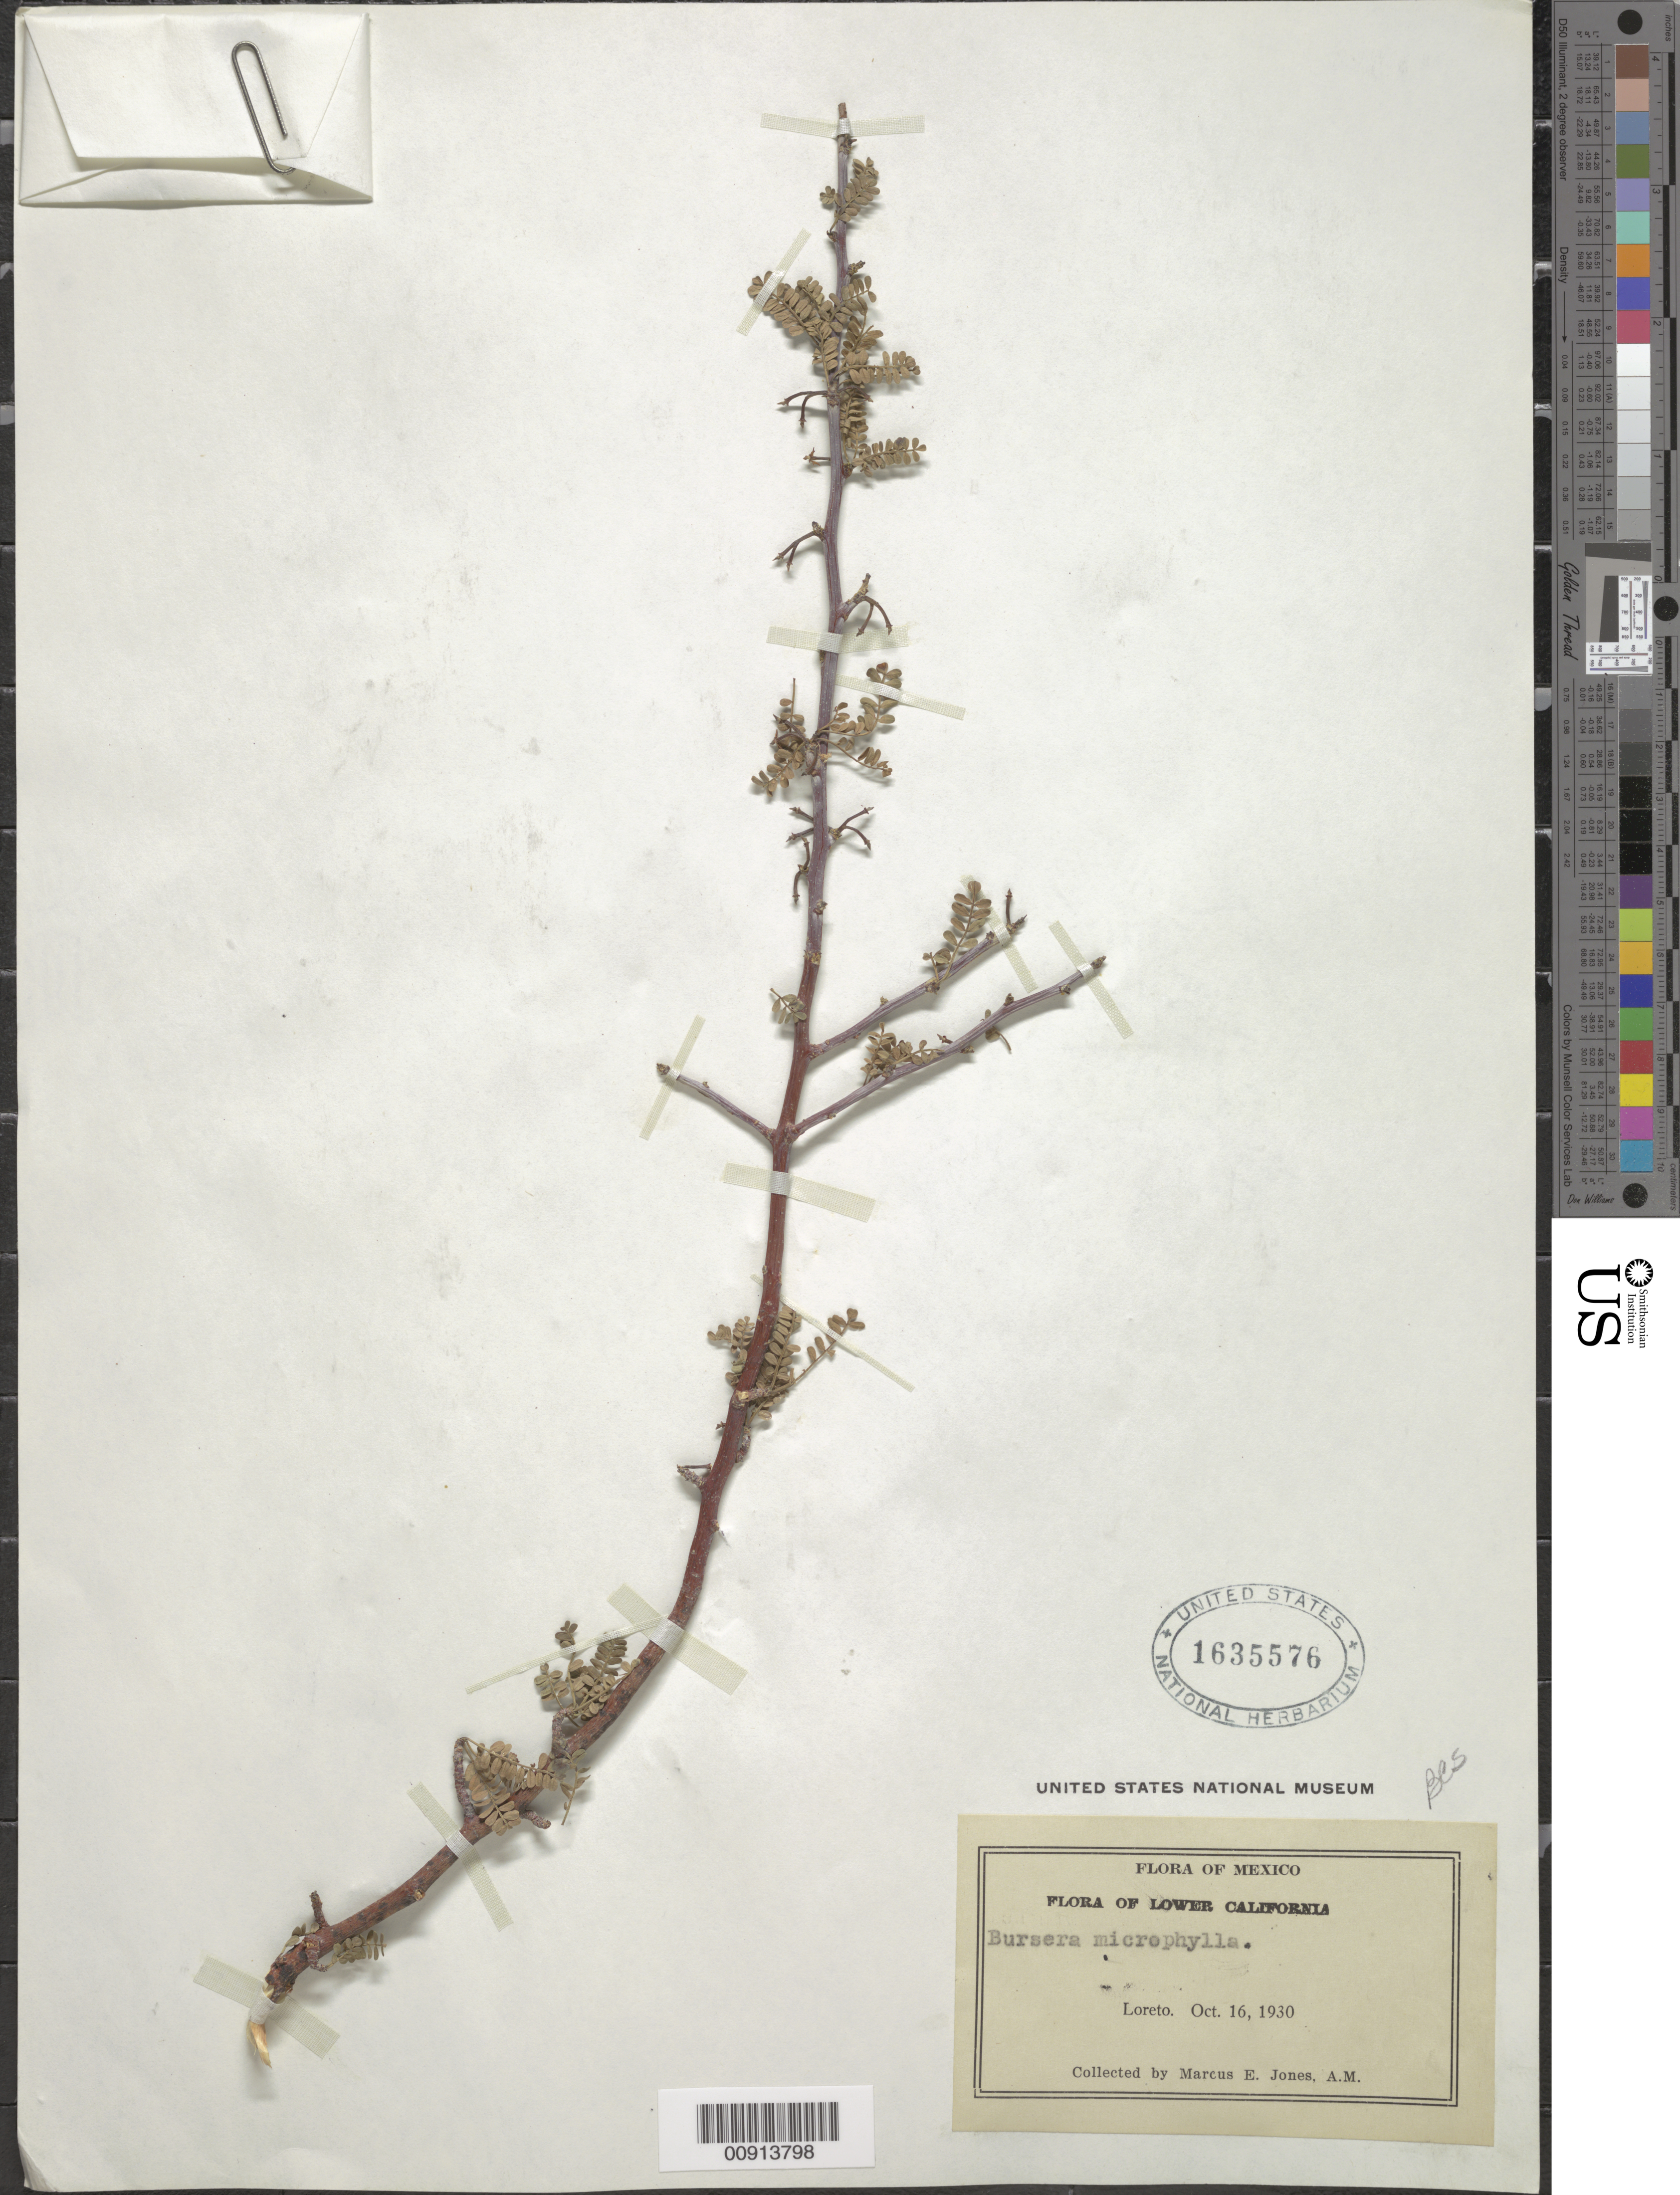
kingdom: Plantae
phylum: Tracheophyta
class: Magnoliopsida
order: Sapindales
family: Burseraceae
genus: Bursera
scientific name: Bursera microphylla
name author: A. Gray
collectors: M. E. Jones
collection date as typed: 16 Oct 1930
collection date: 1930-10-16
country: Mexico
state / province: Baja California Sur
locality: Loreto, Lower California.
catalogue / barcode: US 1635576